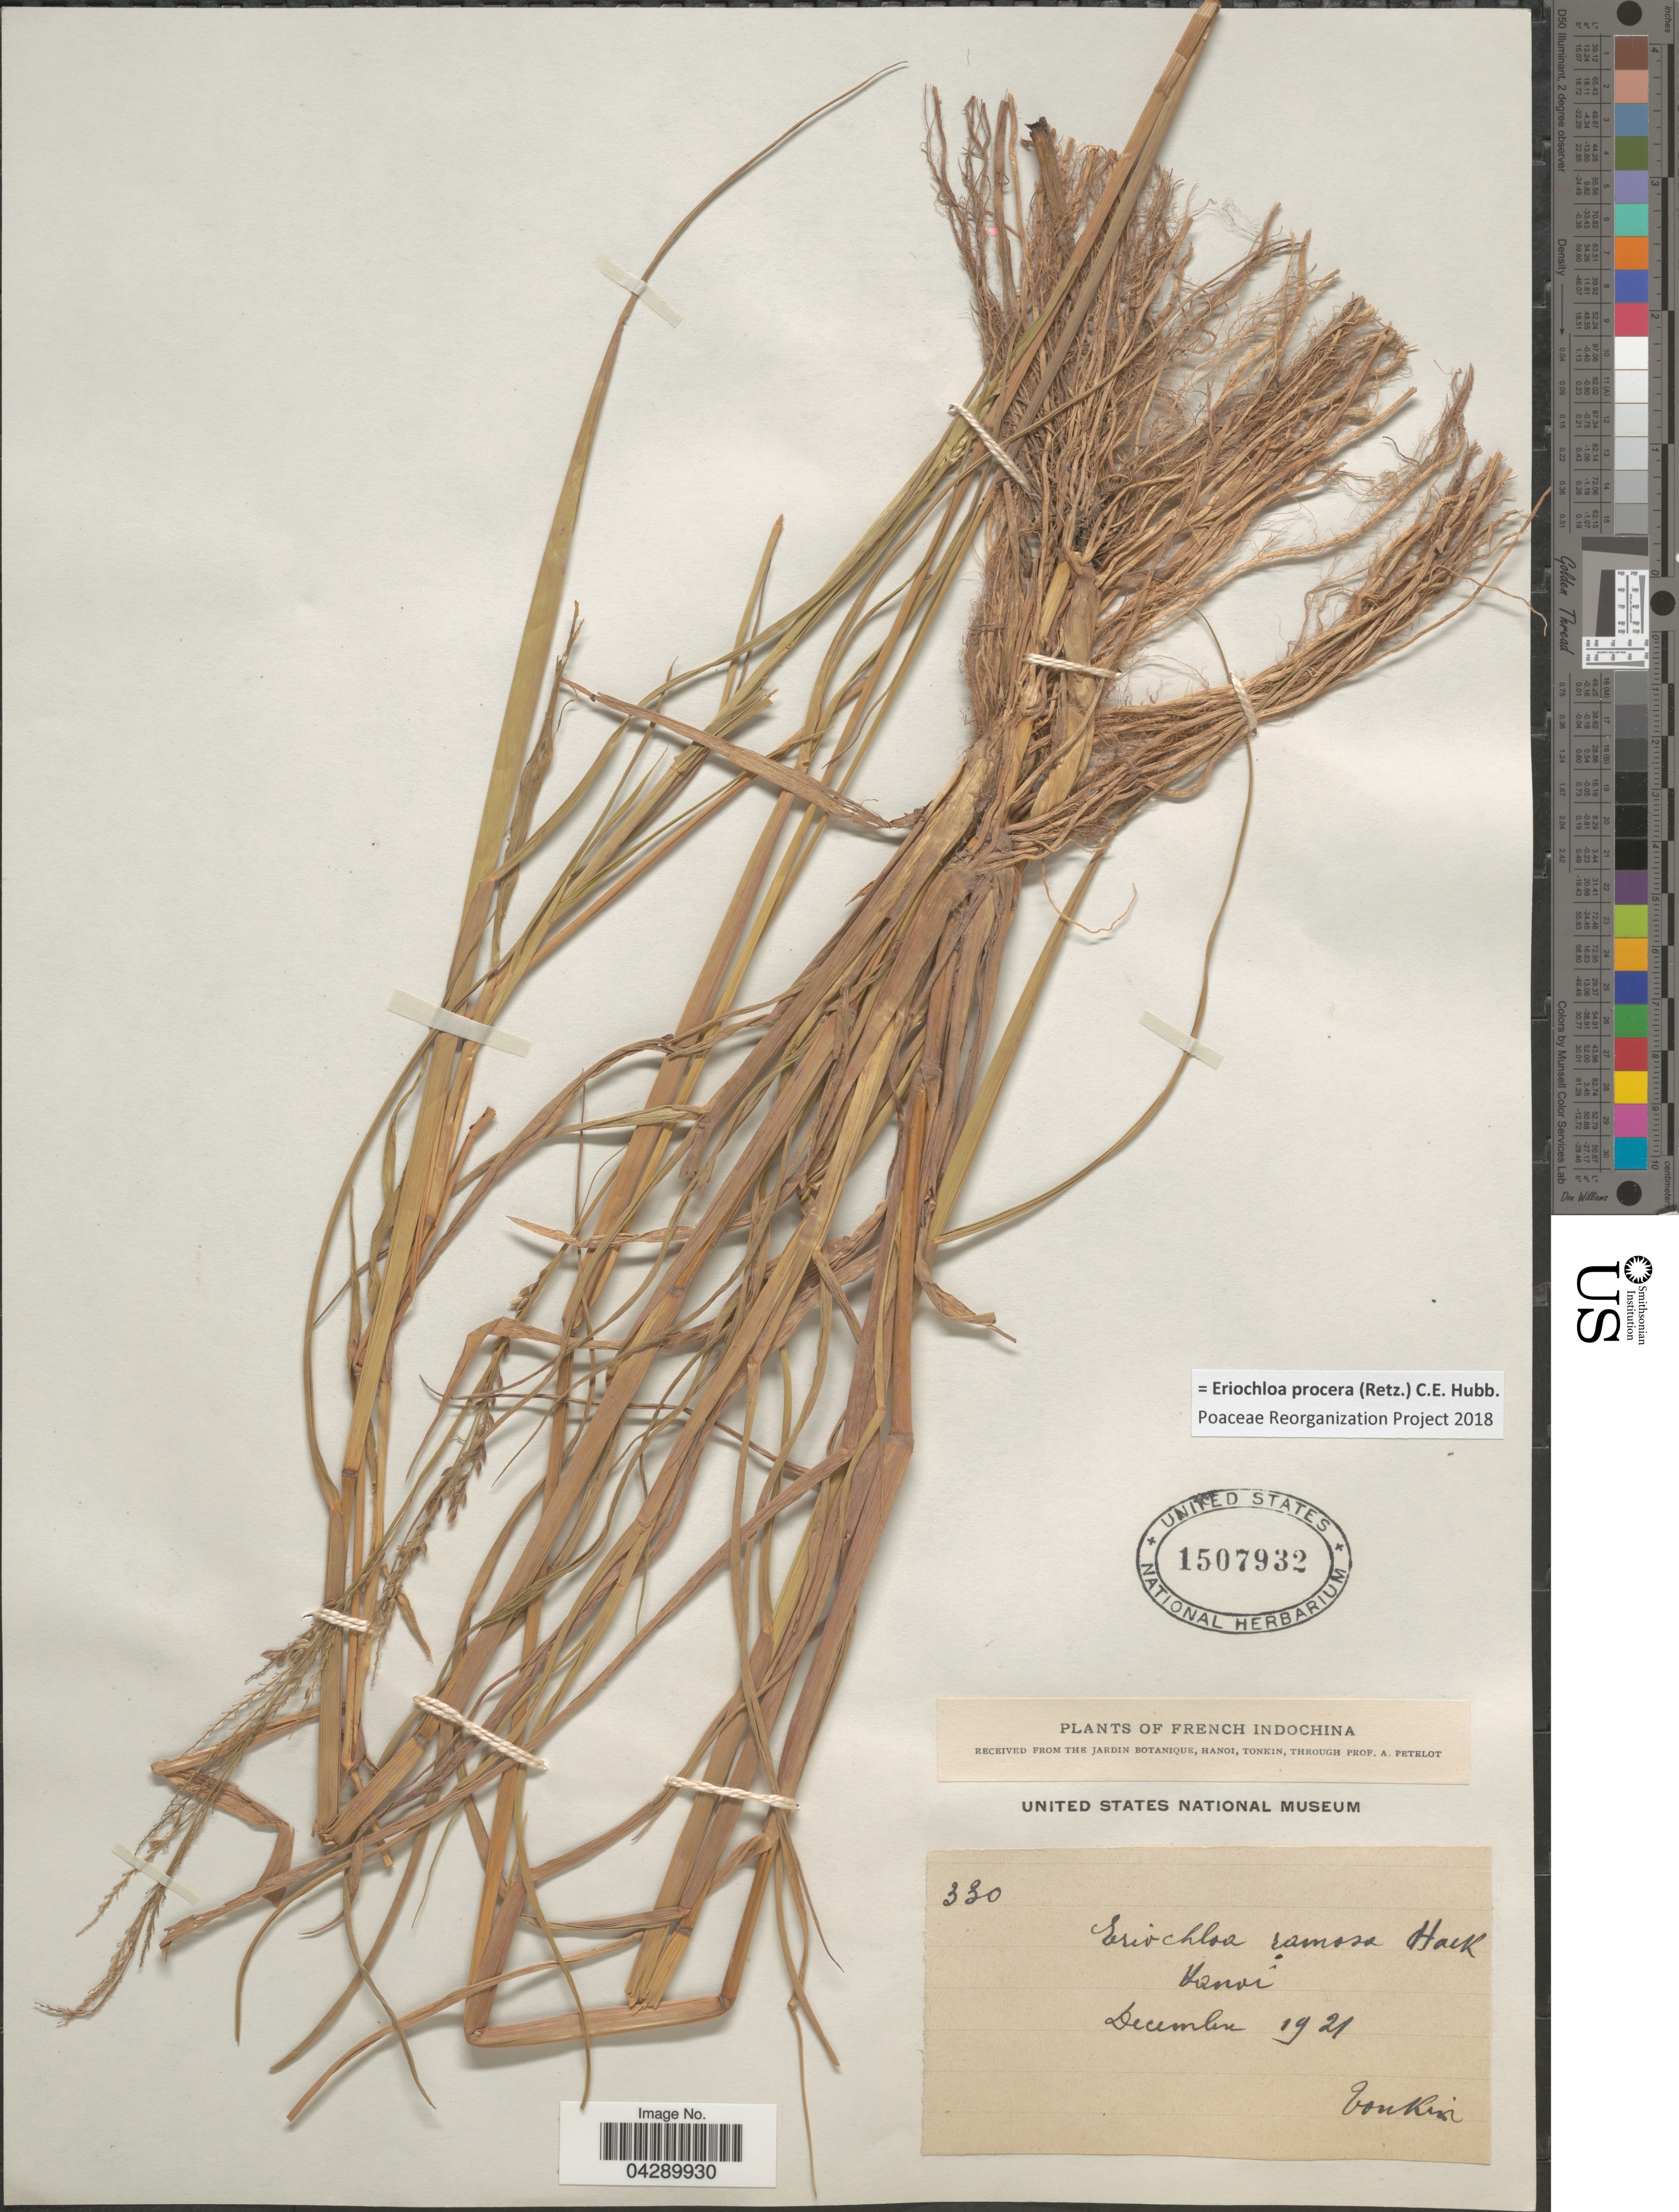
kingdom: Plantae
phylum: Tracheophyta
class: Liliopsida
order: Poales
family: Poaceae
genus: Eriochloa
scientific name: Eriochloa procera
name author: (Retz.) C.E. Hubb.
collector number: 330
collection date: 1921-12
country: Vietnam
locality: French Indochina. Hanoi. Tonkin.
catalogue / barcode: US 1507932